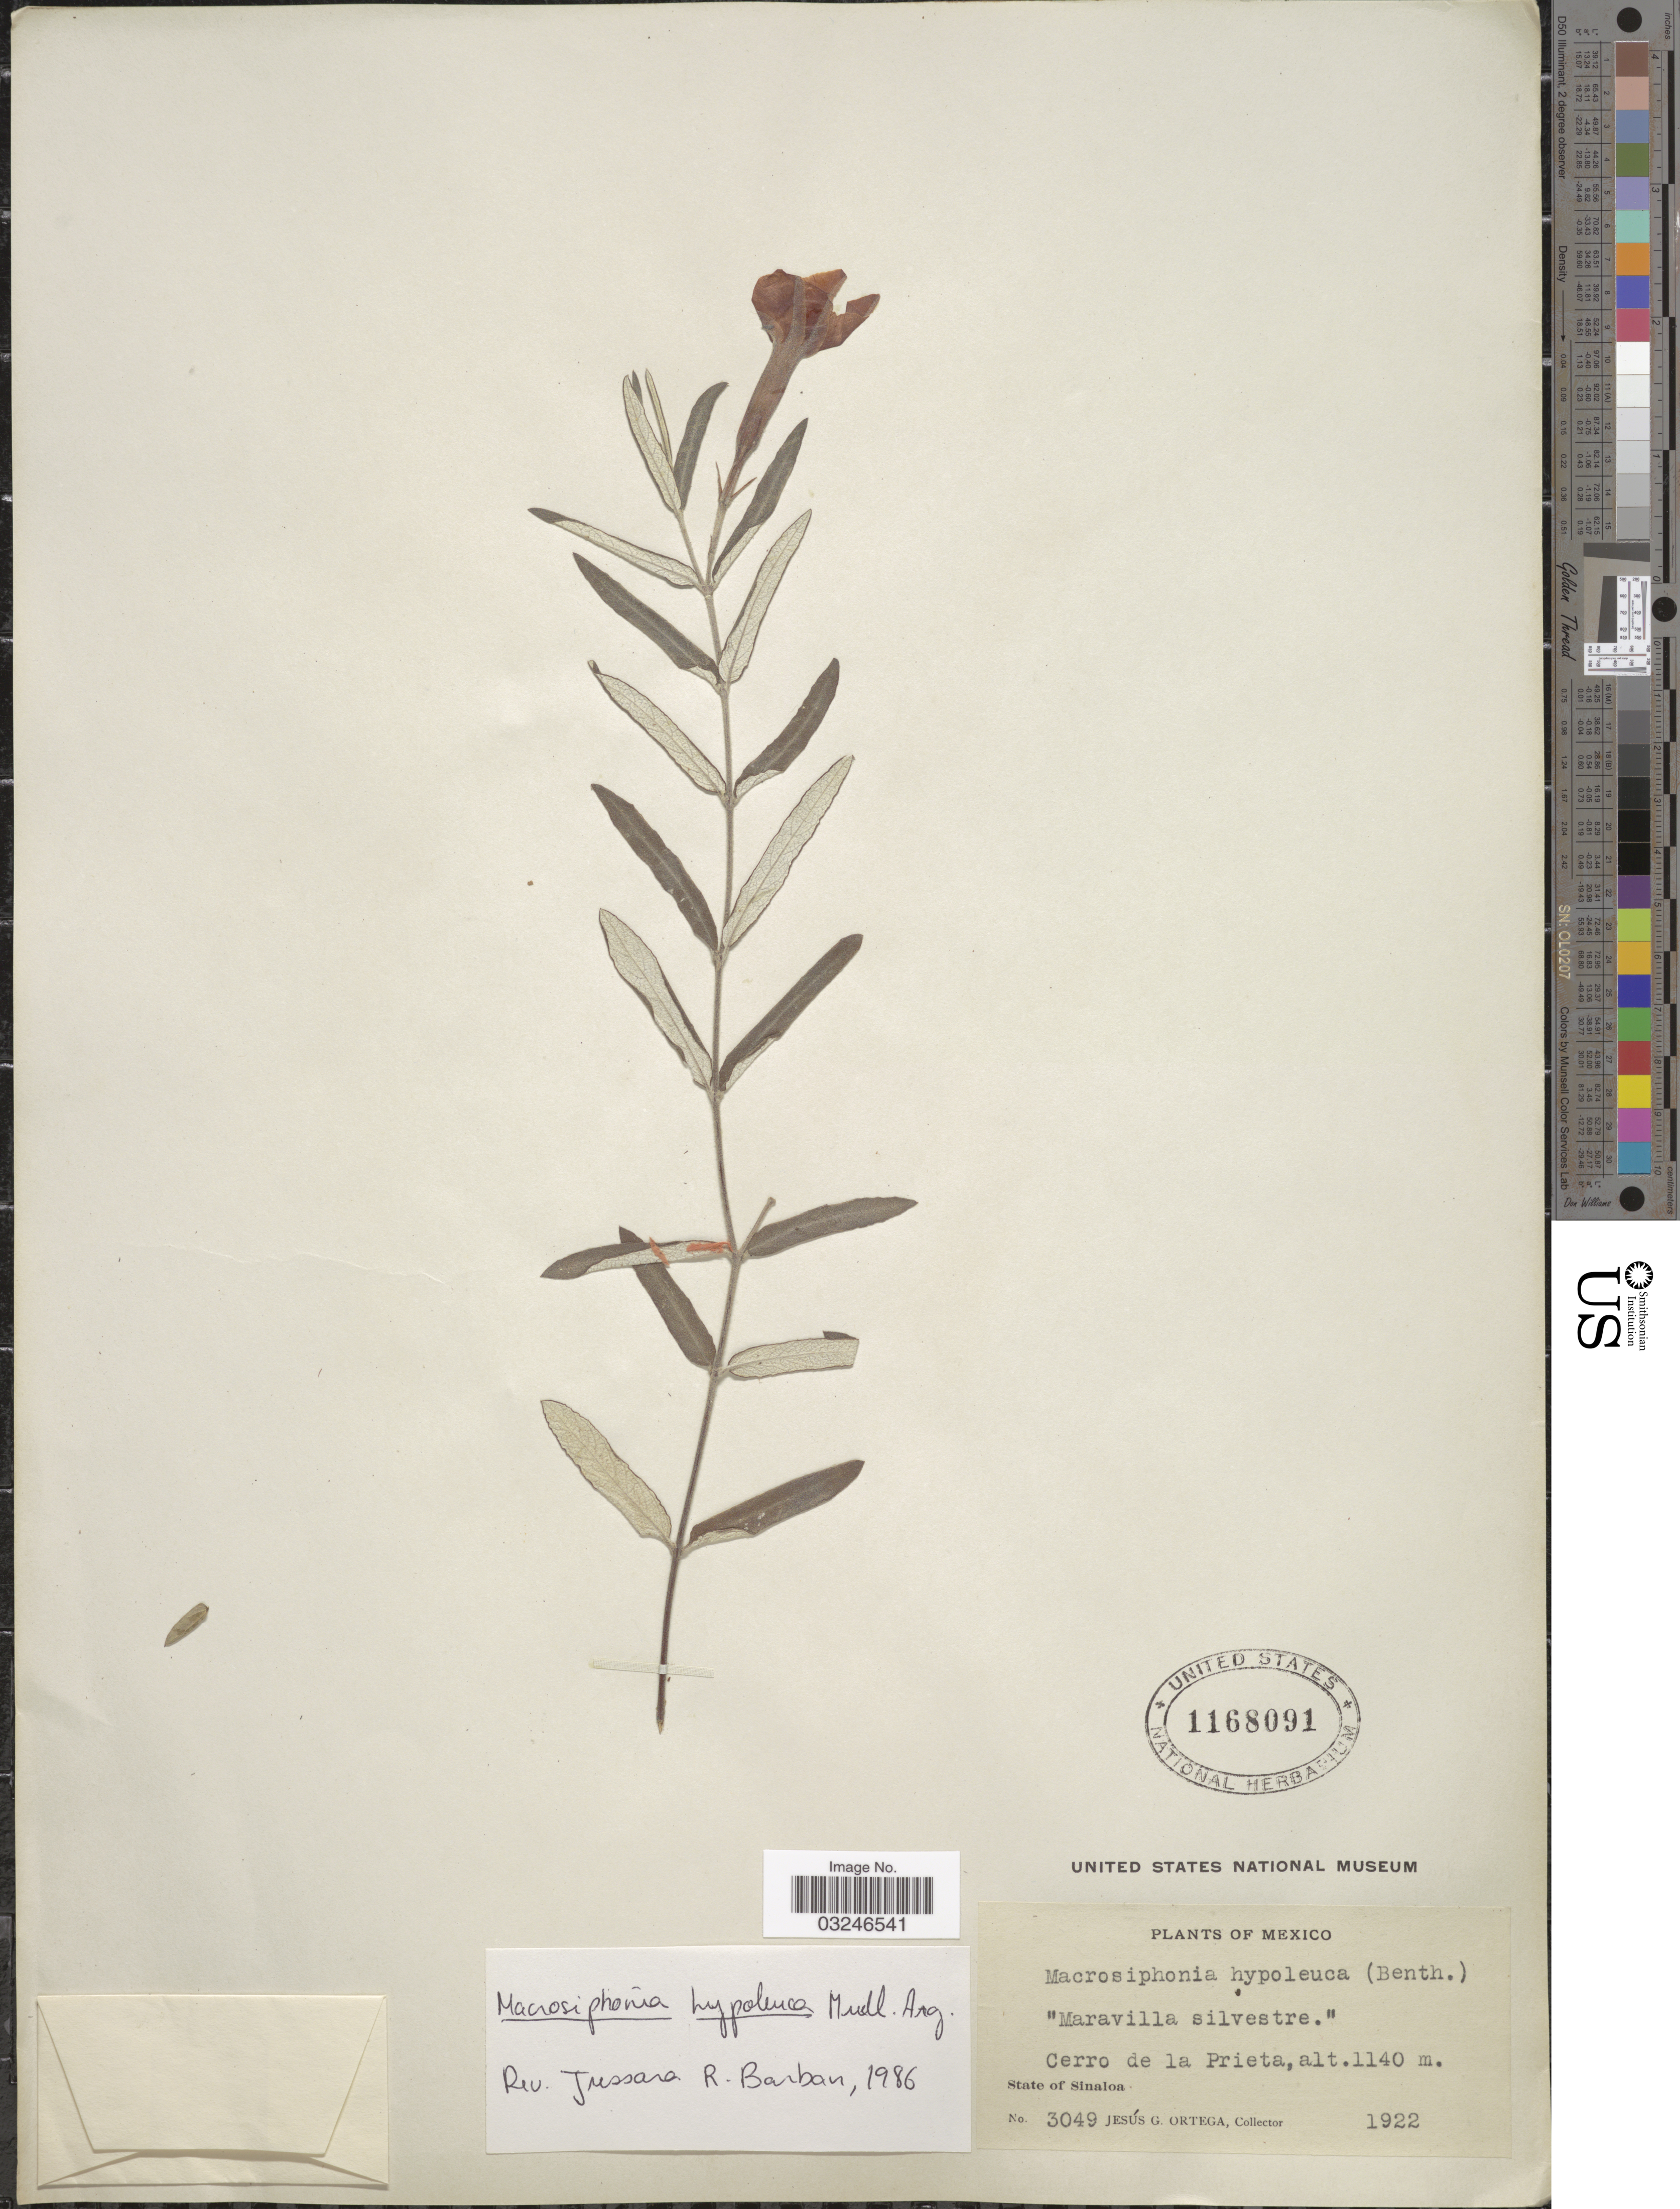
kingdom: Plantae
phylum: Tracheophyta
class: Magnoliopsida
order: Gentianales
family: Apocynaceae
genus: Macrosiphonia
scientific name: Macrosiphonia hypoleuca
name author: (Benth.) Müll. Arg.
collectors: J. Ortega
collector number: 3049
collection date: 1922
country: Mexico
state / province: Sinaloa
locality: Cerro de la Prieta. State of Sinaloa.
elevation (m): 1140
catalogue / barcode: US 1168091